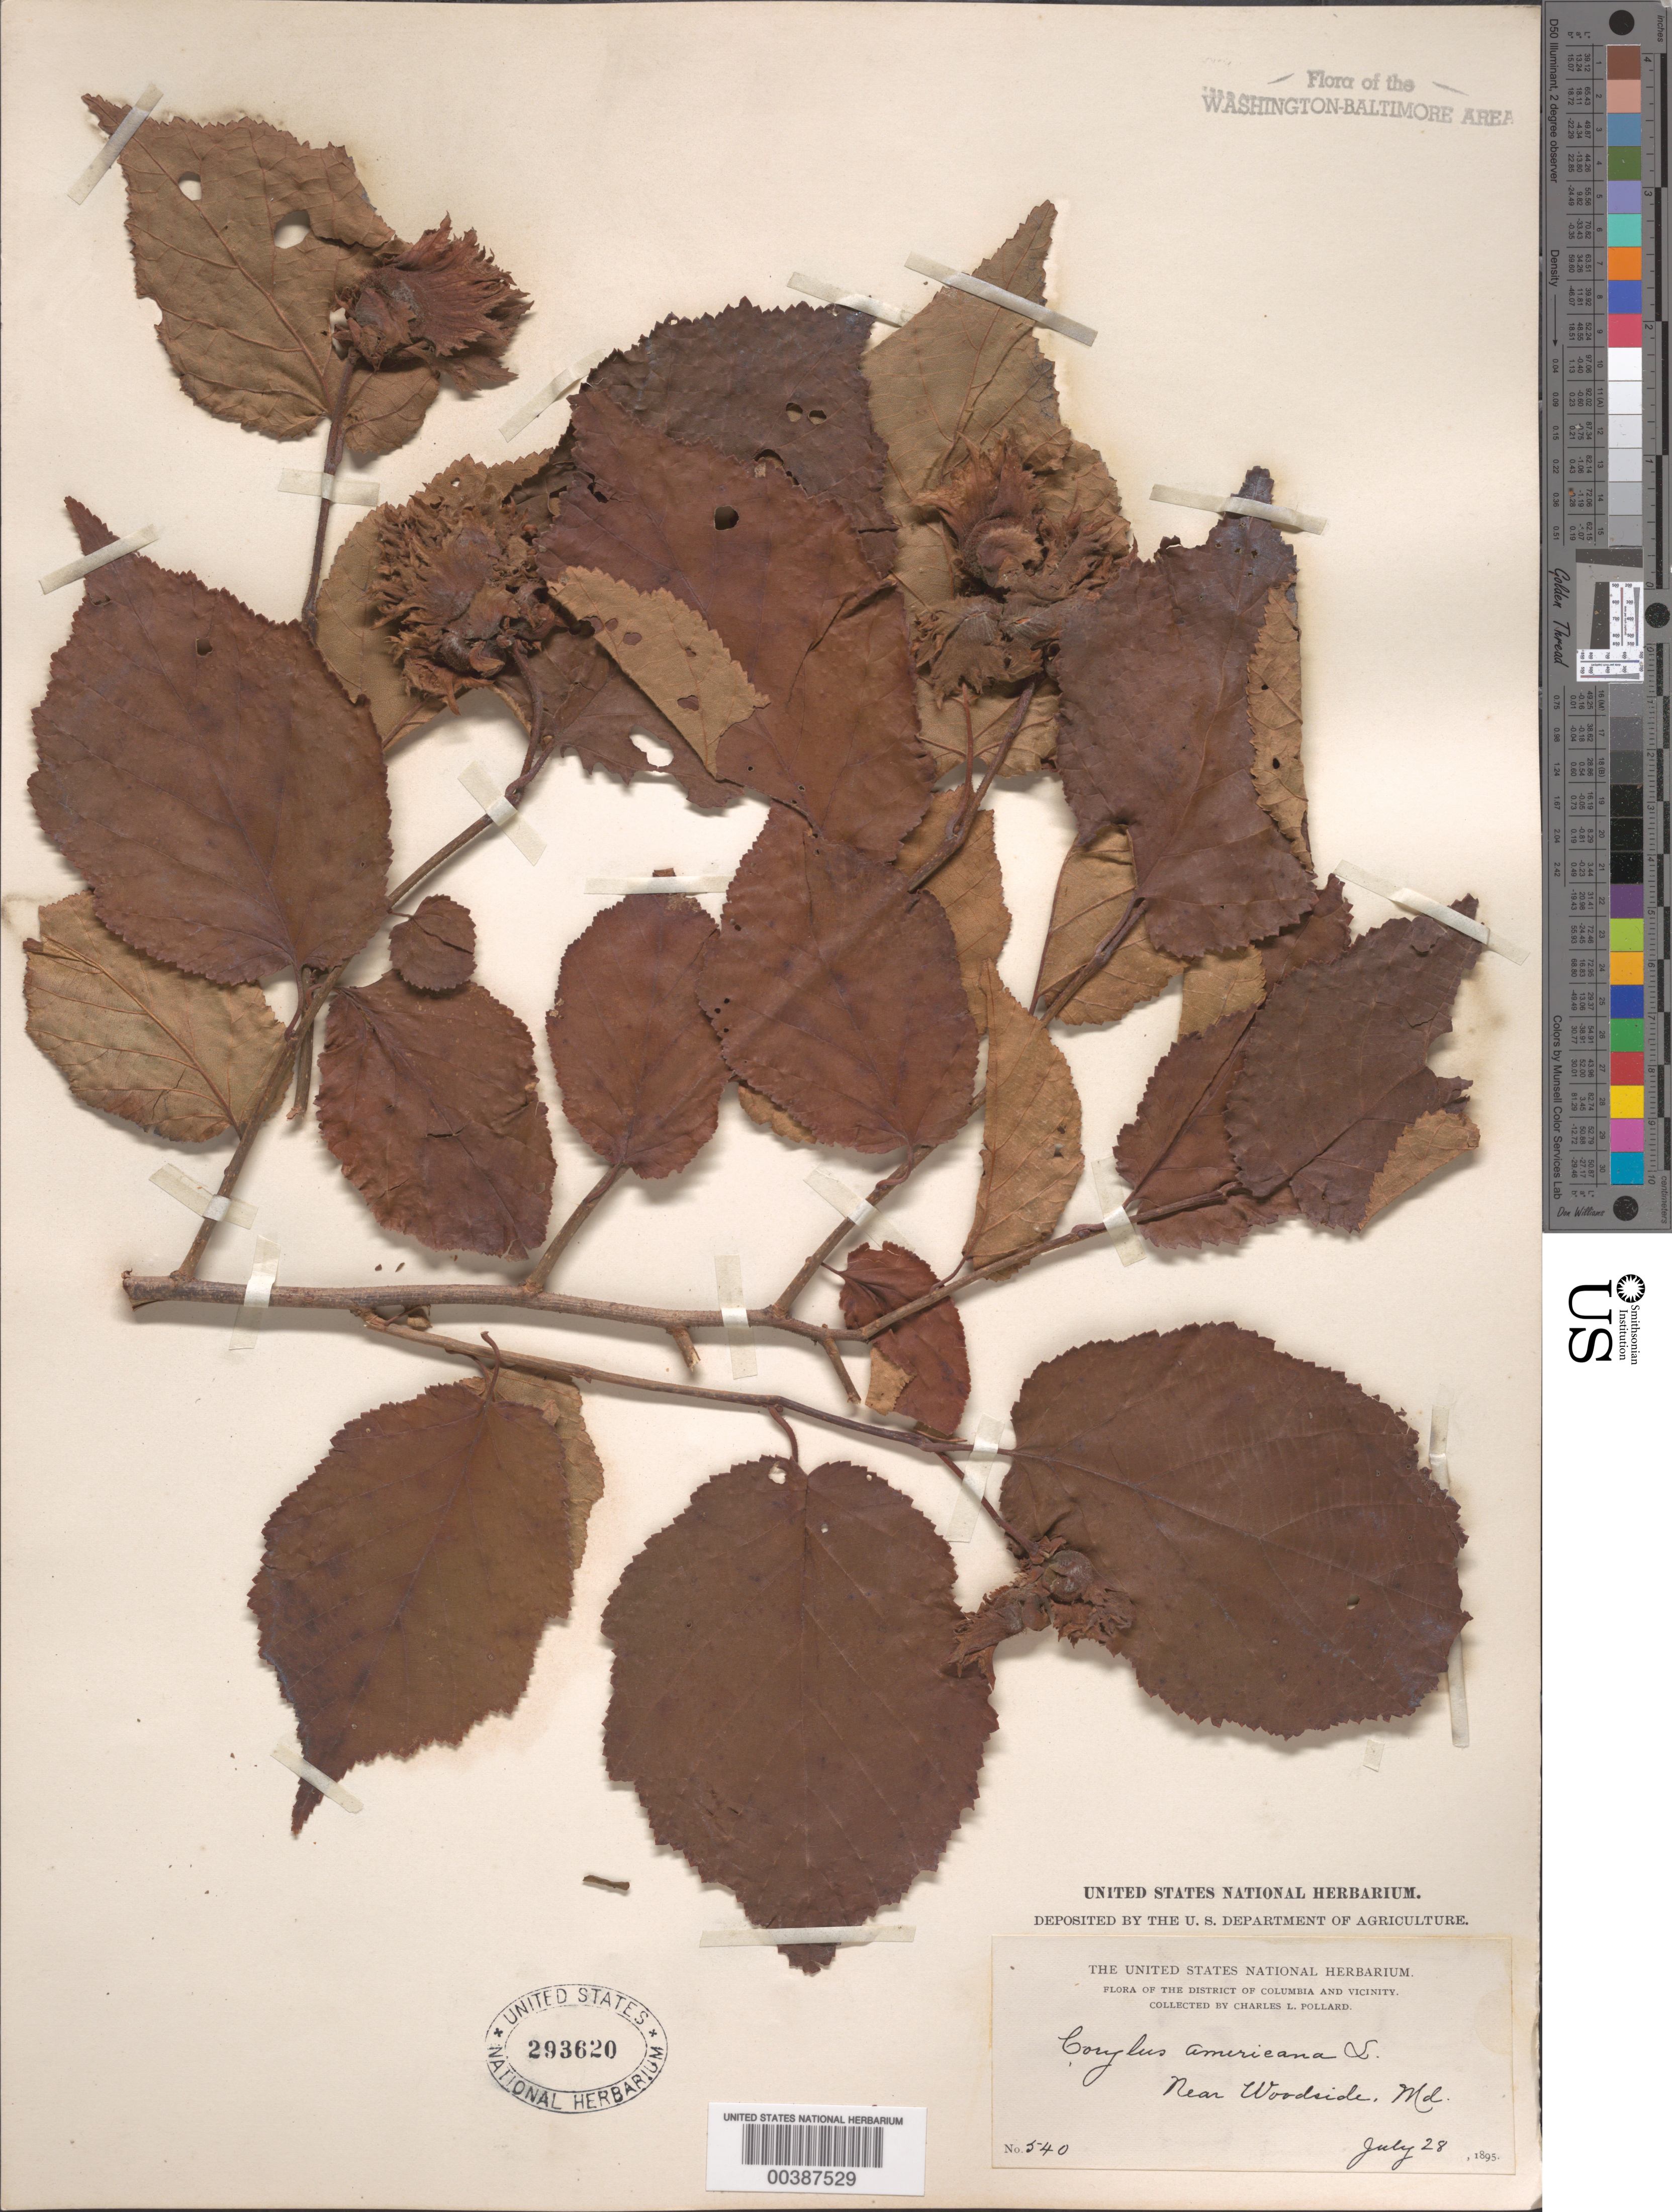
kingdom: Plantae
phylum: Tracheophyta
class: Magnoliopsida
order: Fagales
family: Betulaceae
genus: Corylus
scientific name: Corylus americana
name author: Walter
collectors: C. L. Pollard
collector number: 540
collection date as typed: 28 Jul 1895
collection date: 1895-07-28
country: United States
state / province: Maryland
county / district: Montgomery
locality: Woodside vicinity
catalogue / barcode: US 293620